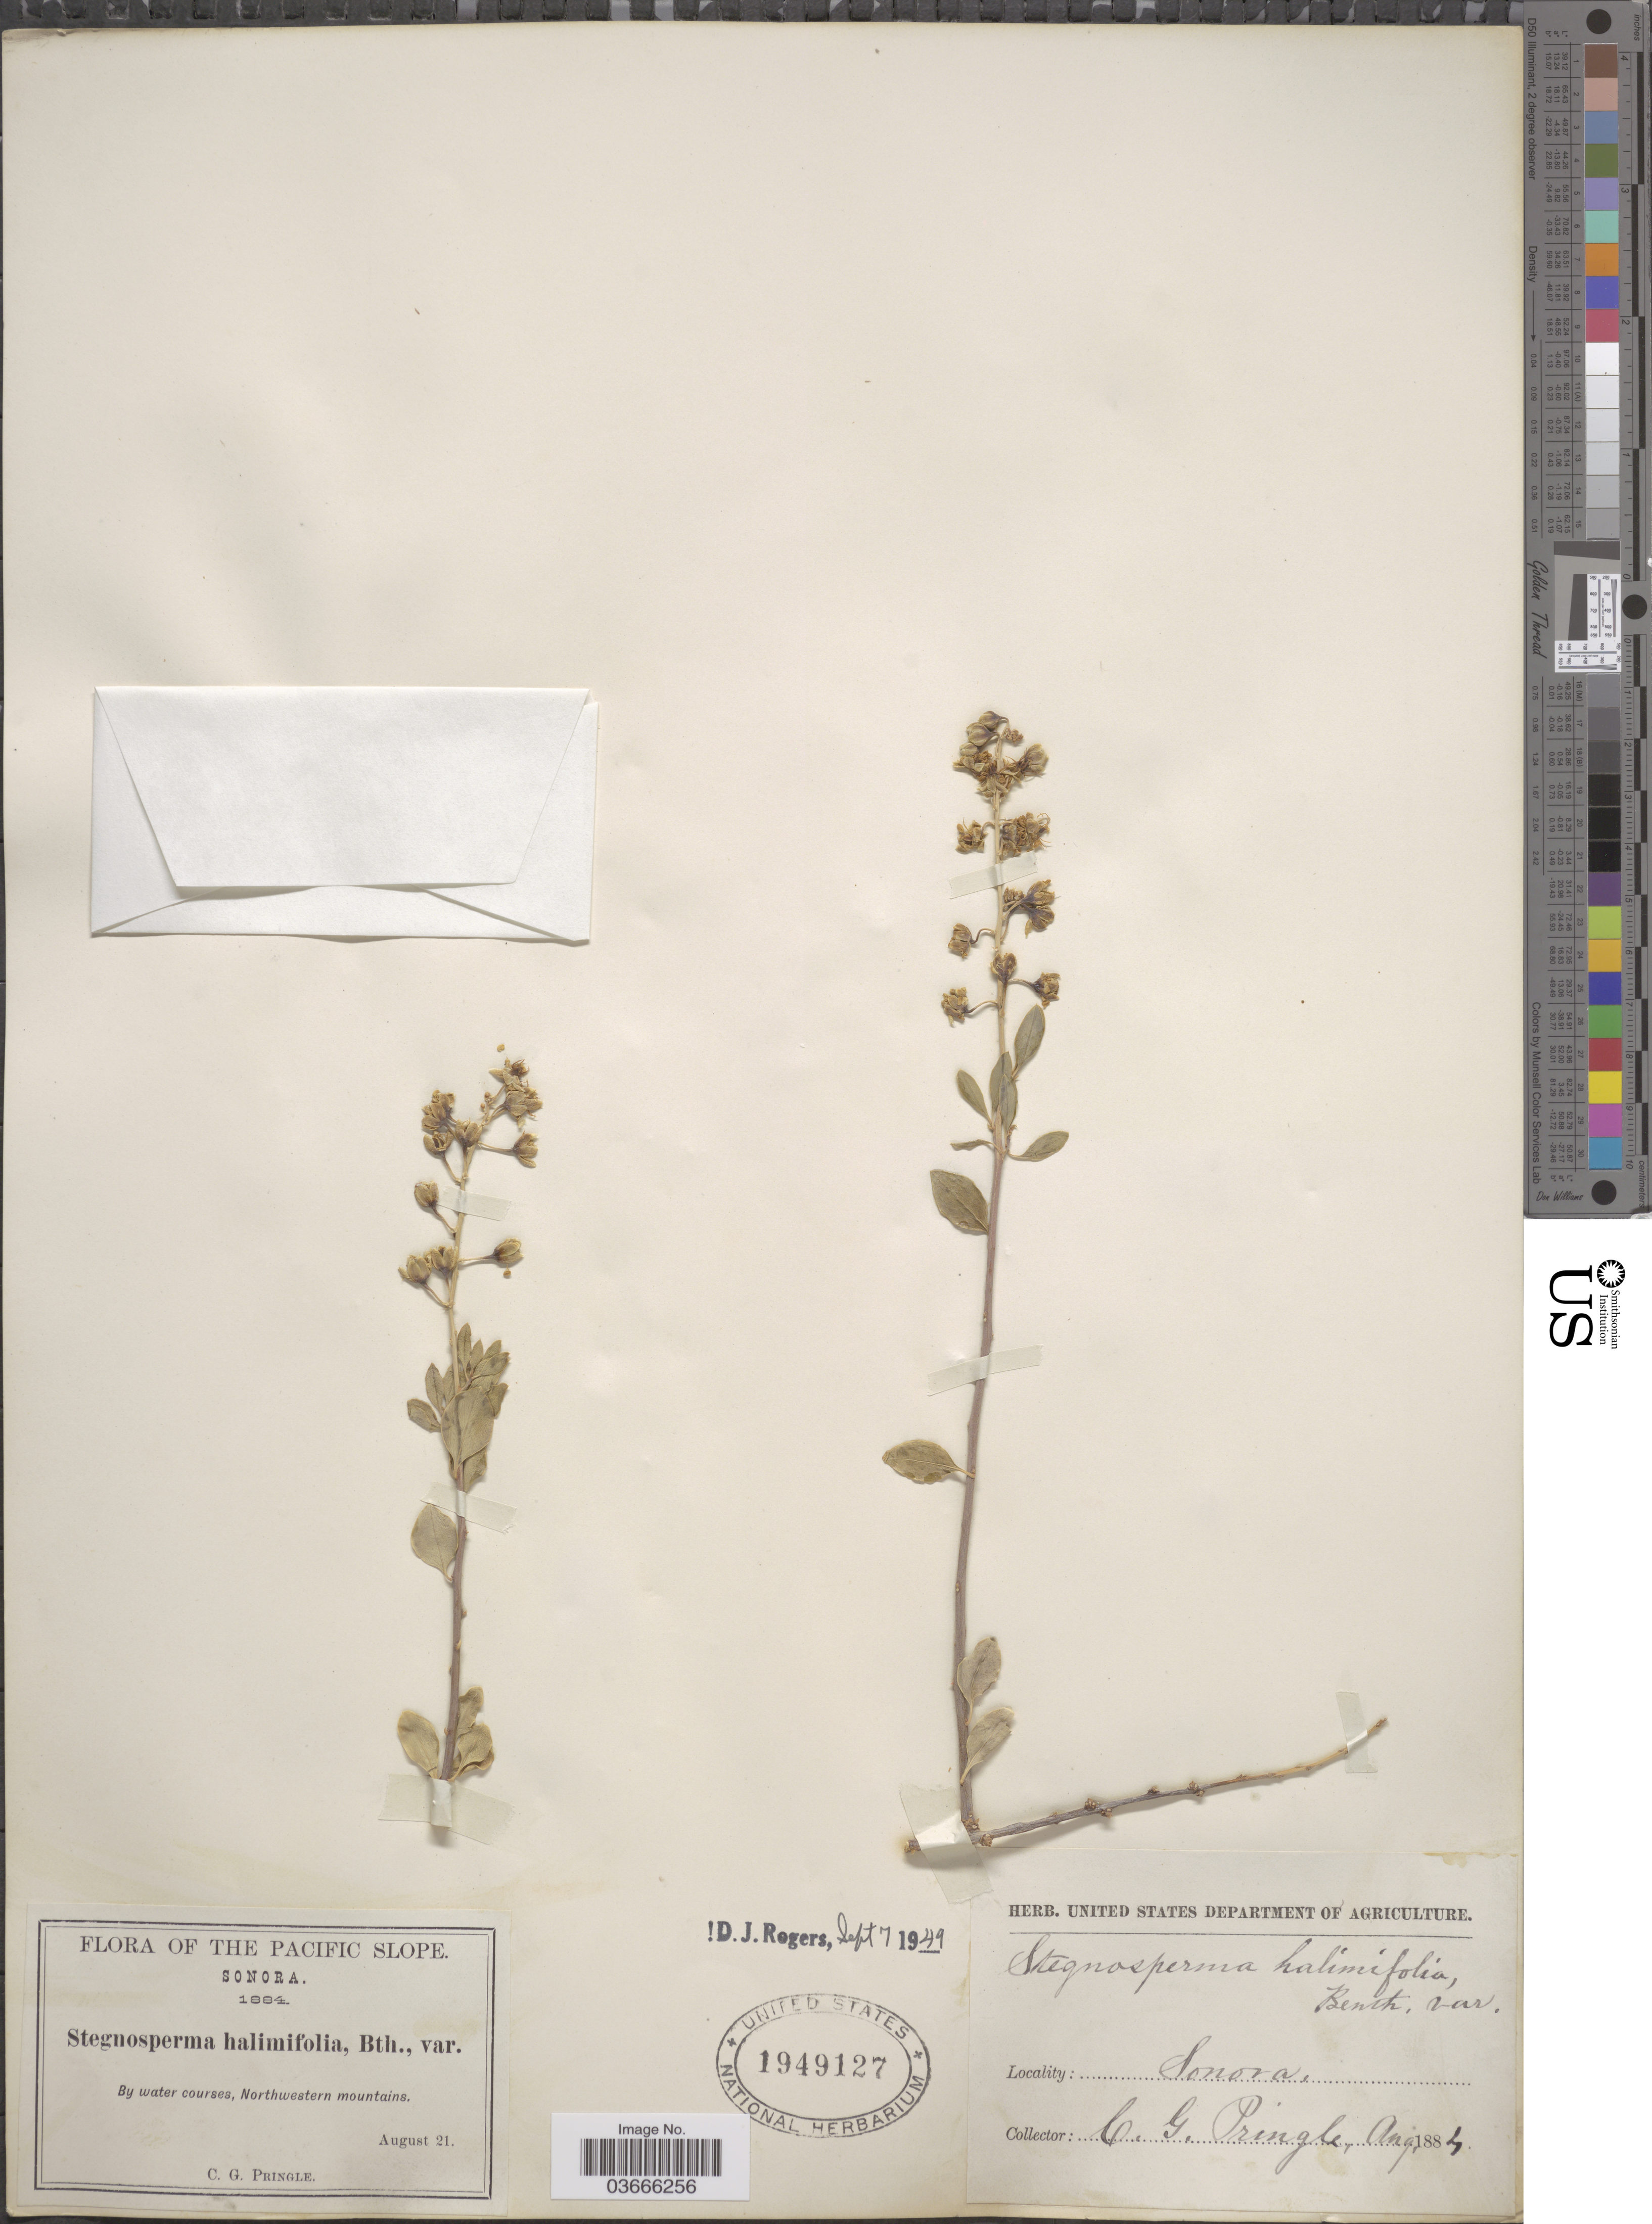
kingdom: Plantae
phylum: Tracheophyta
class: Magnoliopsida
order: Caryophyllales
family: Stegnospermataceae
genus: Stegnosperma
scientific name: Stegnosperma halimifolium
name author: Benth.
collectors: C. G. Pringle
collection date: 1884-08-21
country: Mexico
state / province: Sonora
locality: The Pacific Slope. Northwestern mountains.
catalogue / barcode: US 1949127